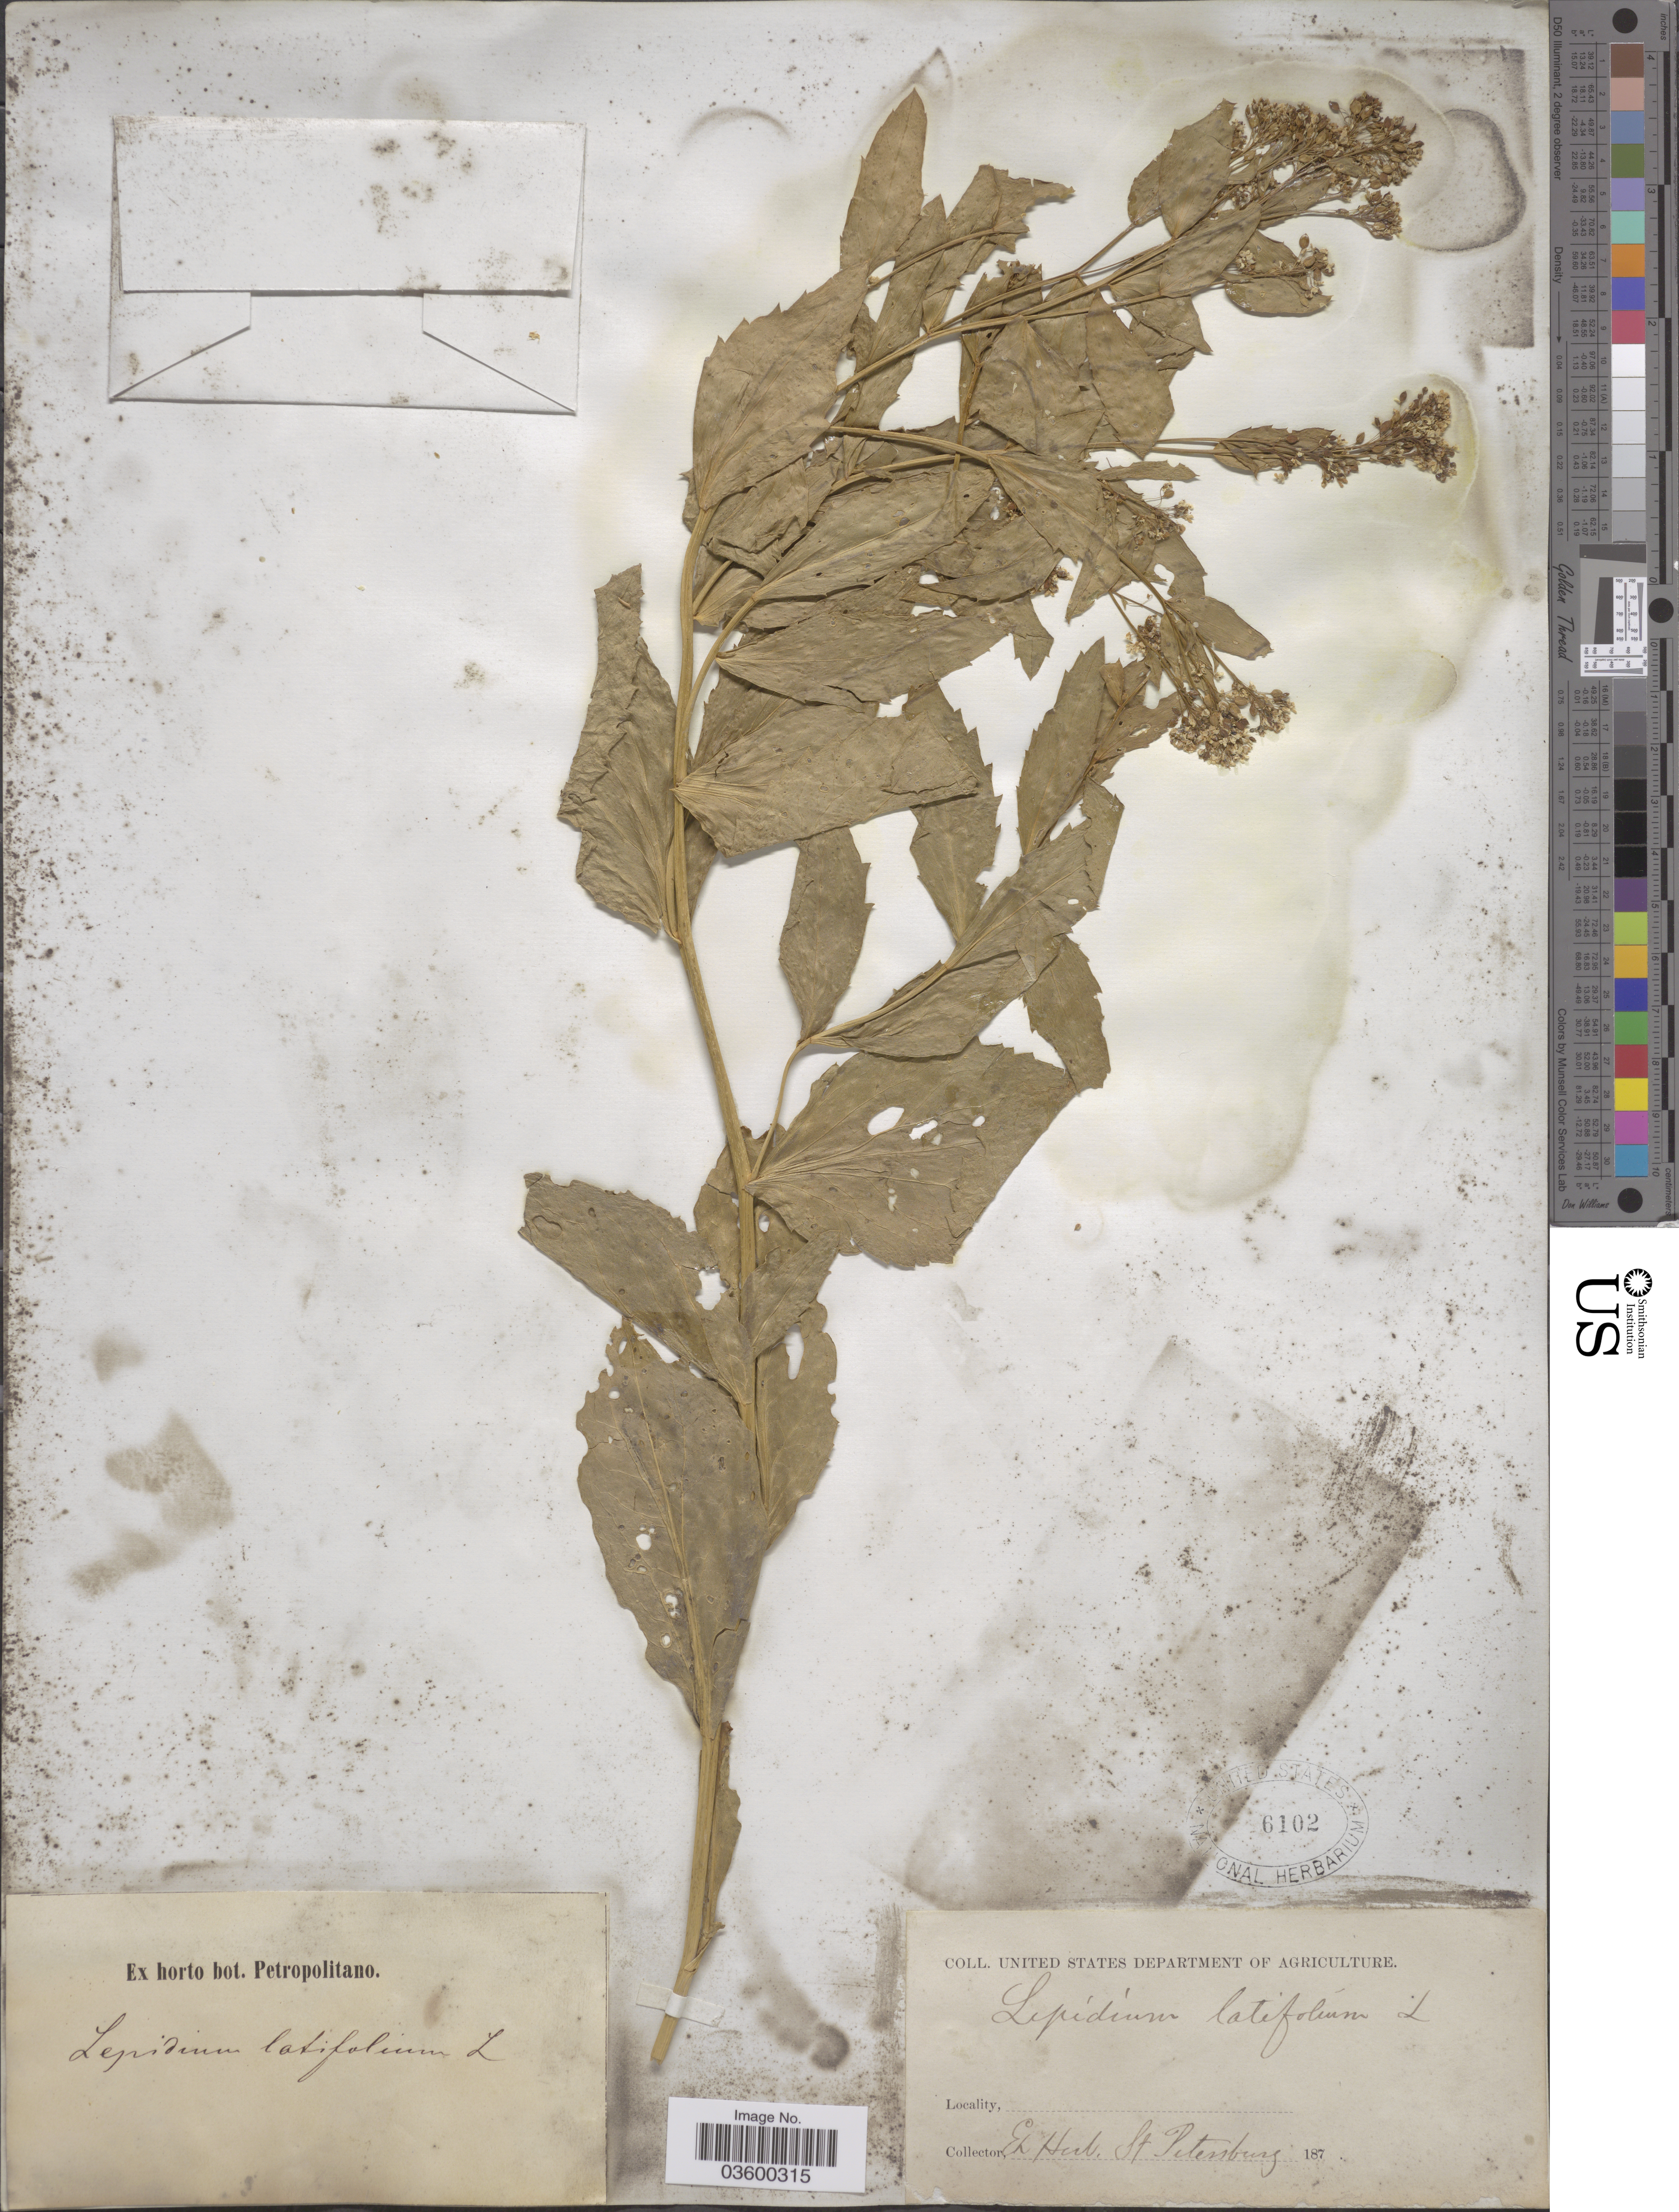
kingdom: Plantae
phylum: Tracheophyta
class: Magnoliopsida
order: Brassicales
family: Brassicaceae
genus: Lepidium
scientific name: Lepidium latifolium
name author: L.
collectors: ex Horto Bot. Petropolitano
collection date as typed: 187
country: Russian Federation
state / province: St. Petersburg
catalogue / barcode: US 6102